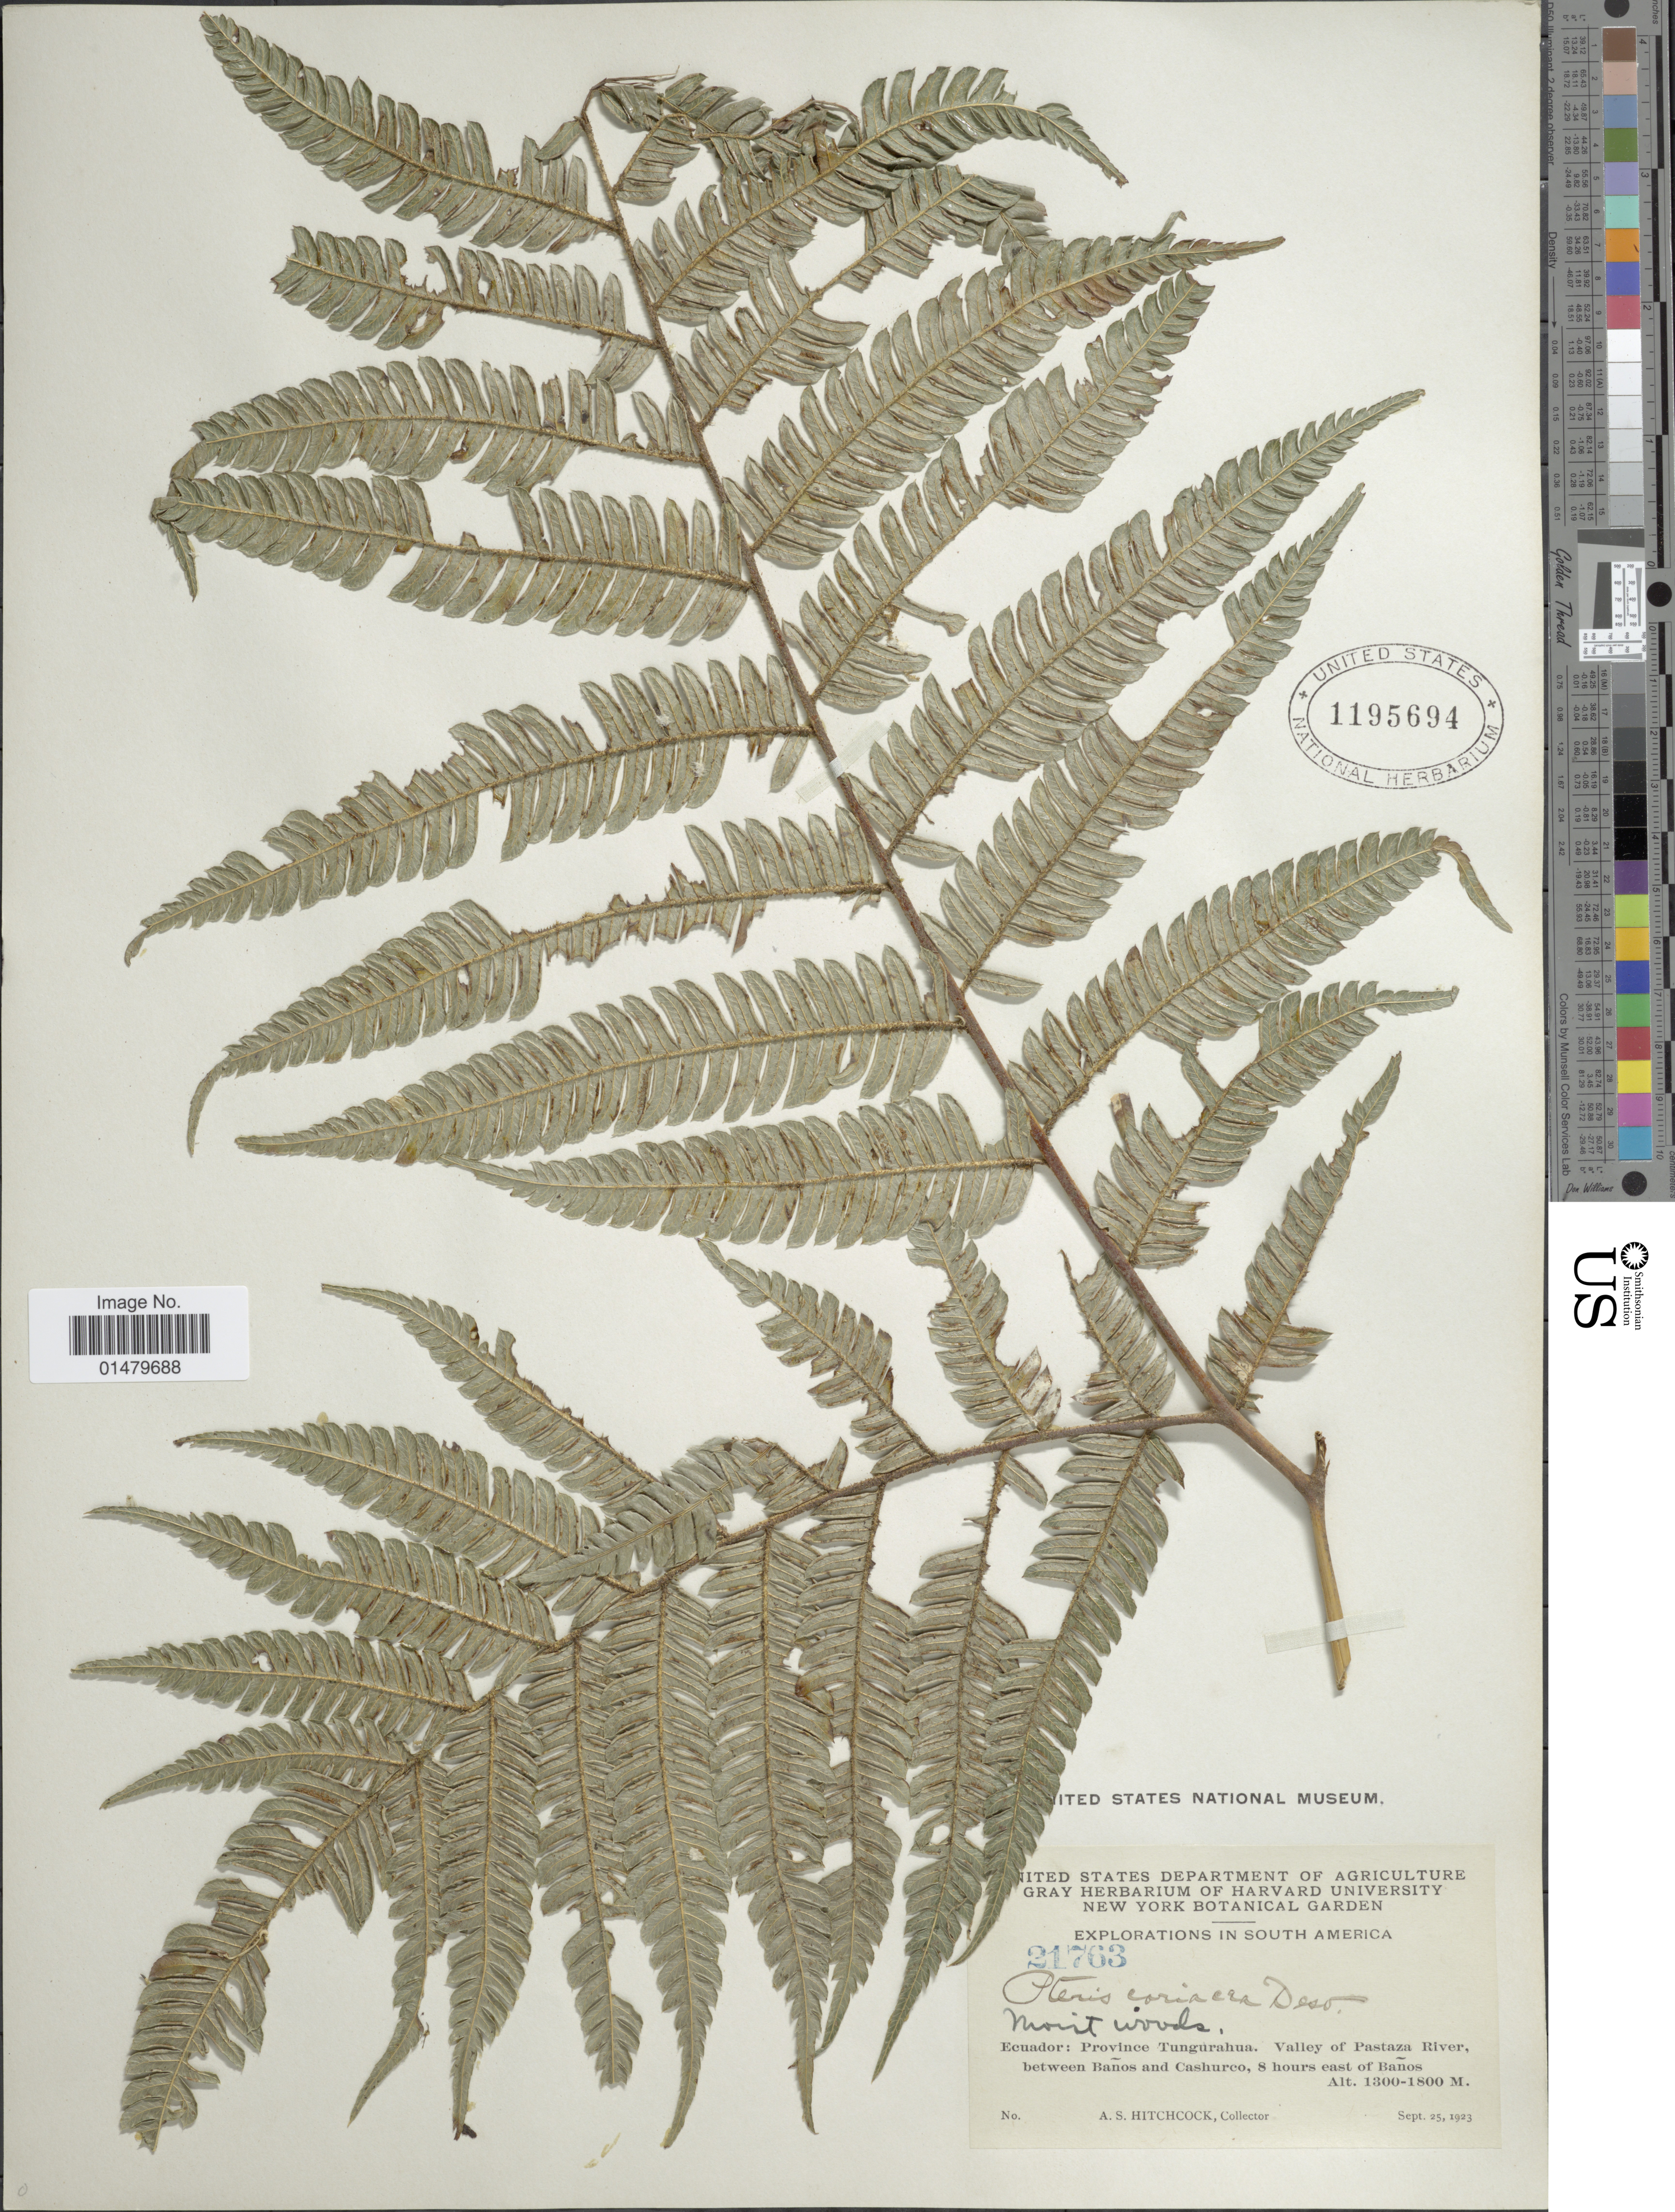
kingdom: Plantae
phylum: Tracheophyta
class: Polypodiopsida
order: Polypodiales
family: Pteridaceae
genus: Pteris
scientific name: Pteris muricata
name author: Rosenst.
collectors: A. S. Hitchcock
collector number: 21763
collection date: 1923-09-25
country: Ecuador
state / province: Tungurahua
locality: Province Tungurahua. Valley of Pastaza River, between Banos and Cashurco, 8 hours east of Banos.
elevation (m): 1300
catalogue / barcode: US 1195694